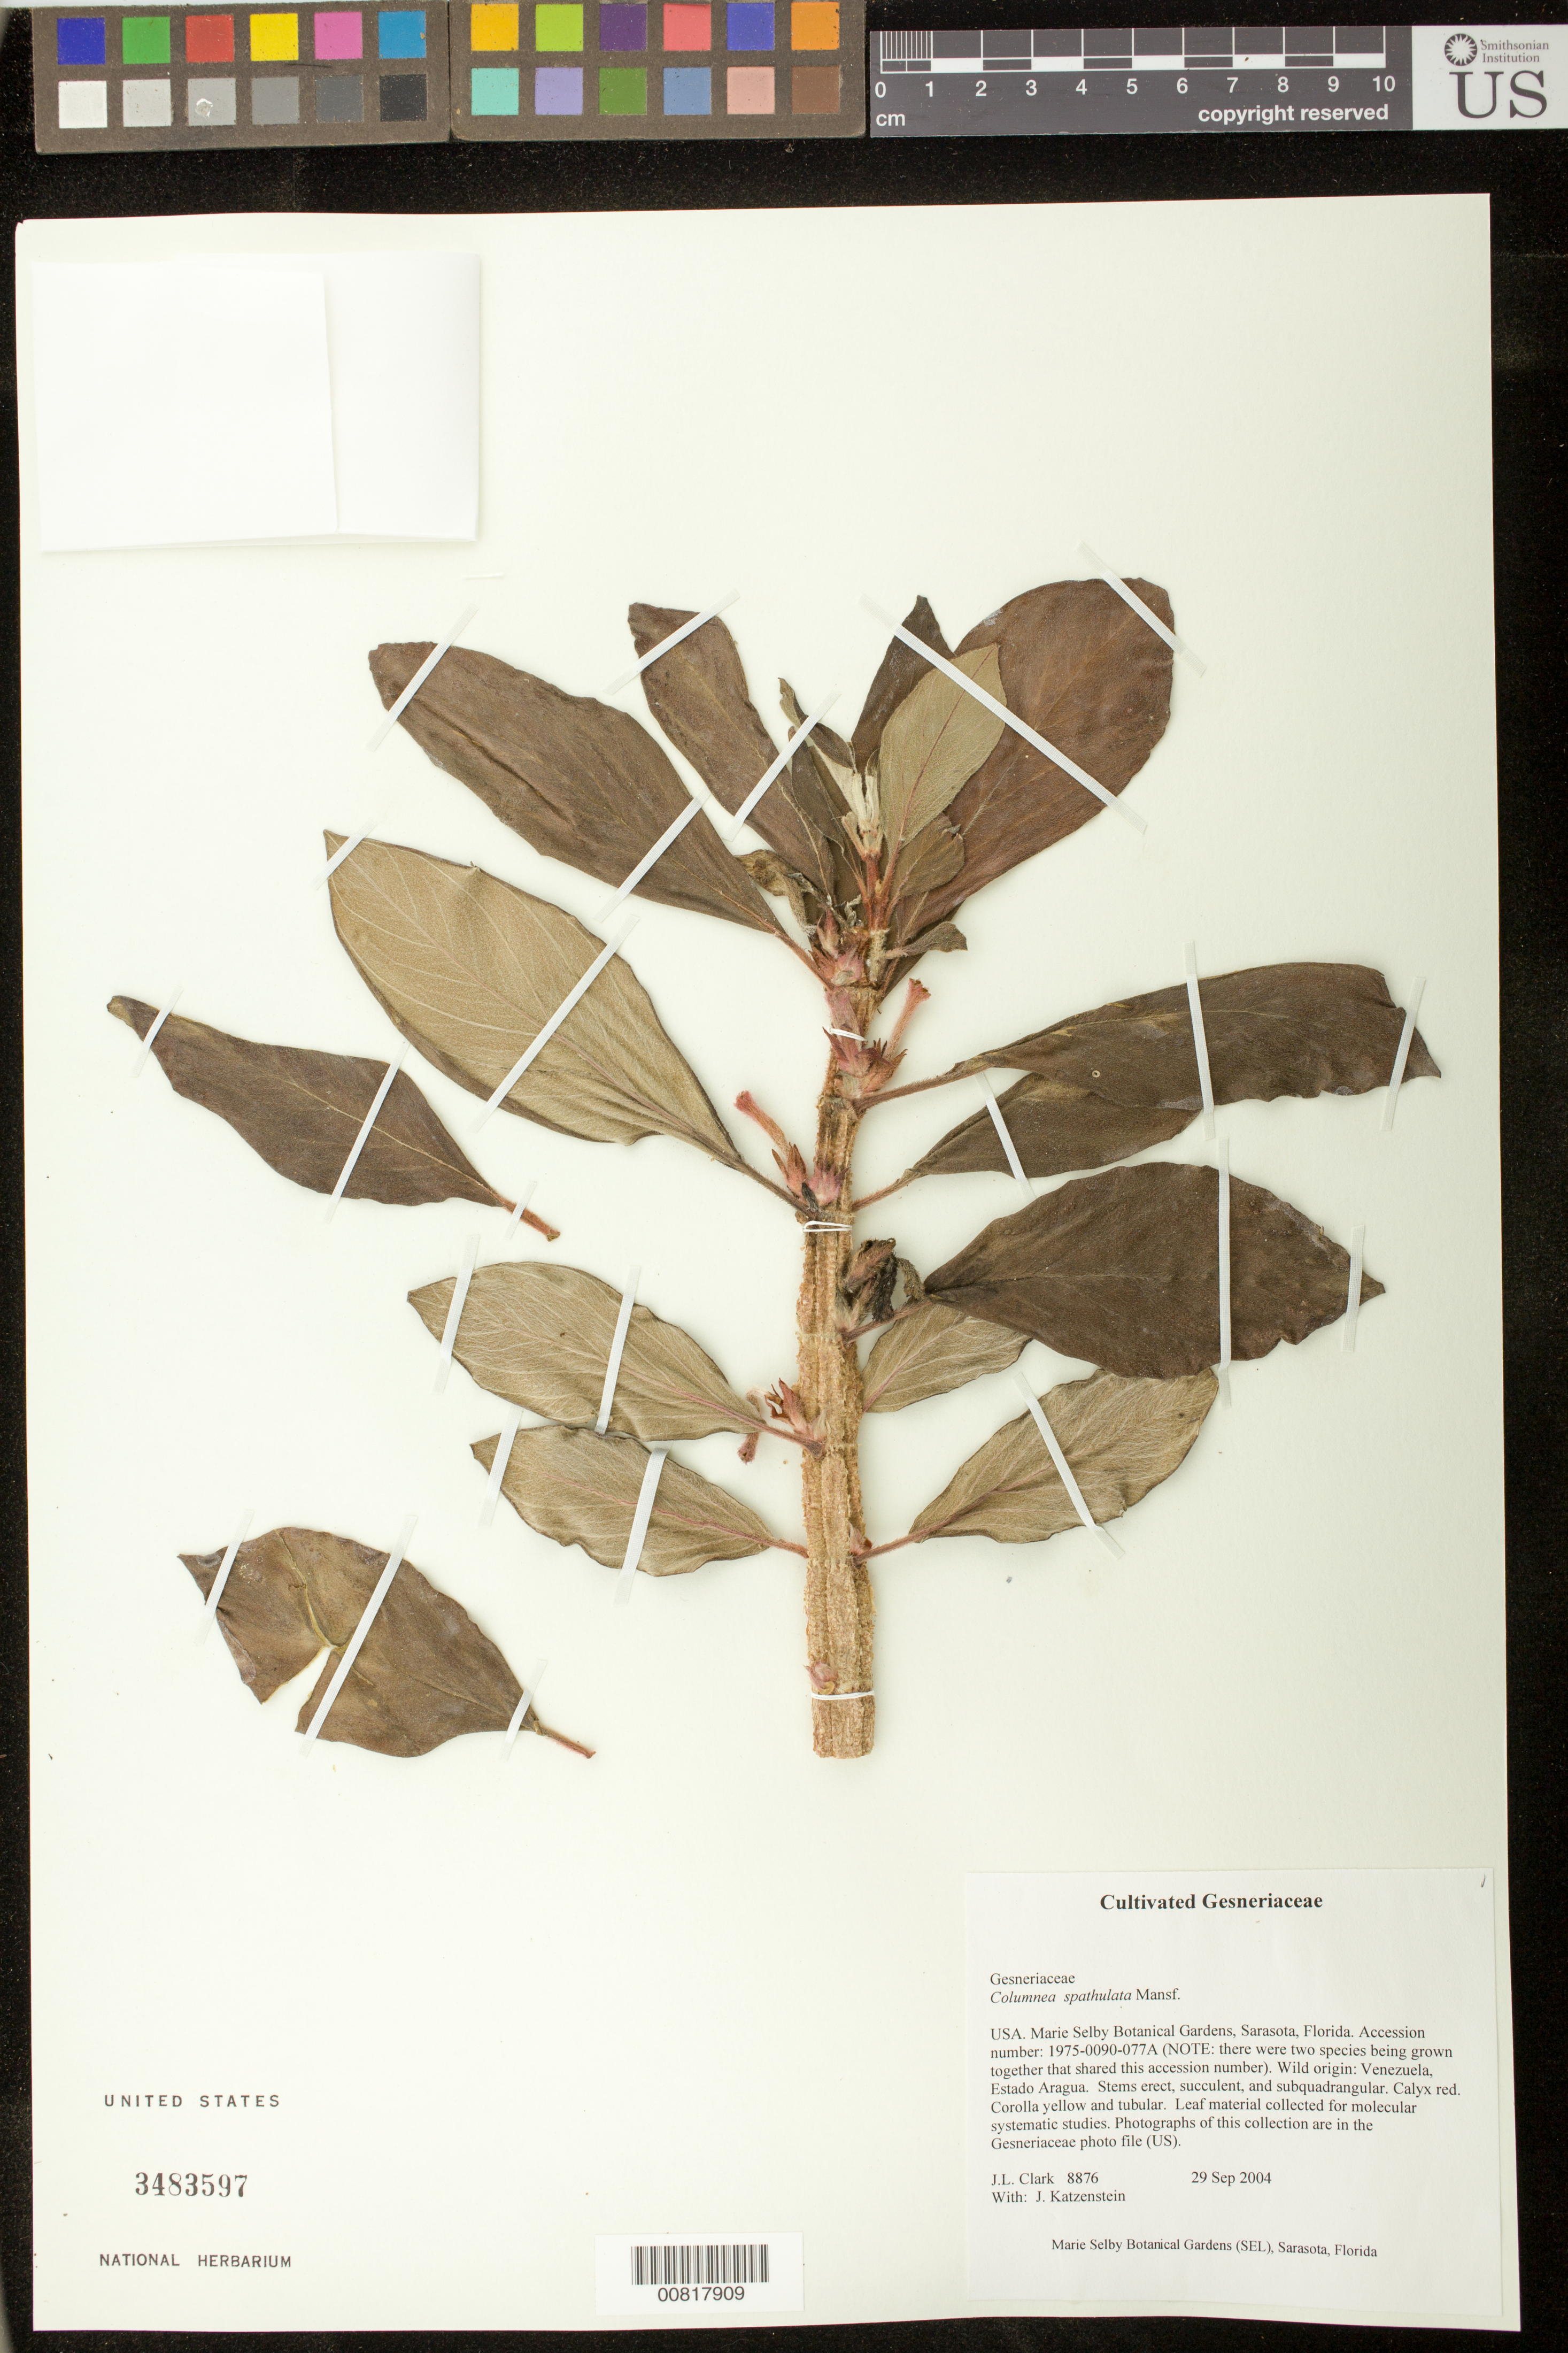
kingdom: Plantae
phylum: Tracheophyta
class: Magnoliopsida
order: Lamiales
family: Gesneriaceae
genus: Columnea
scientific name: Columnea spathulata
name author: Mansf.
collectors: J. L. Clark & J. Katzenstein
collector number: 8876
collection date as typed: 29 Sep 2004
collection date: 2004-09-29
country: United States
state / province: Florida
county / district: Sarasota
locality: Marie Selby Botanical Gardens, Sarasota, Florida.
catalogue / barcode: US 3483597